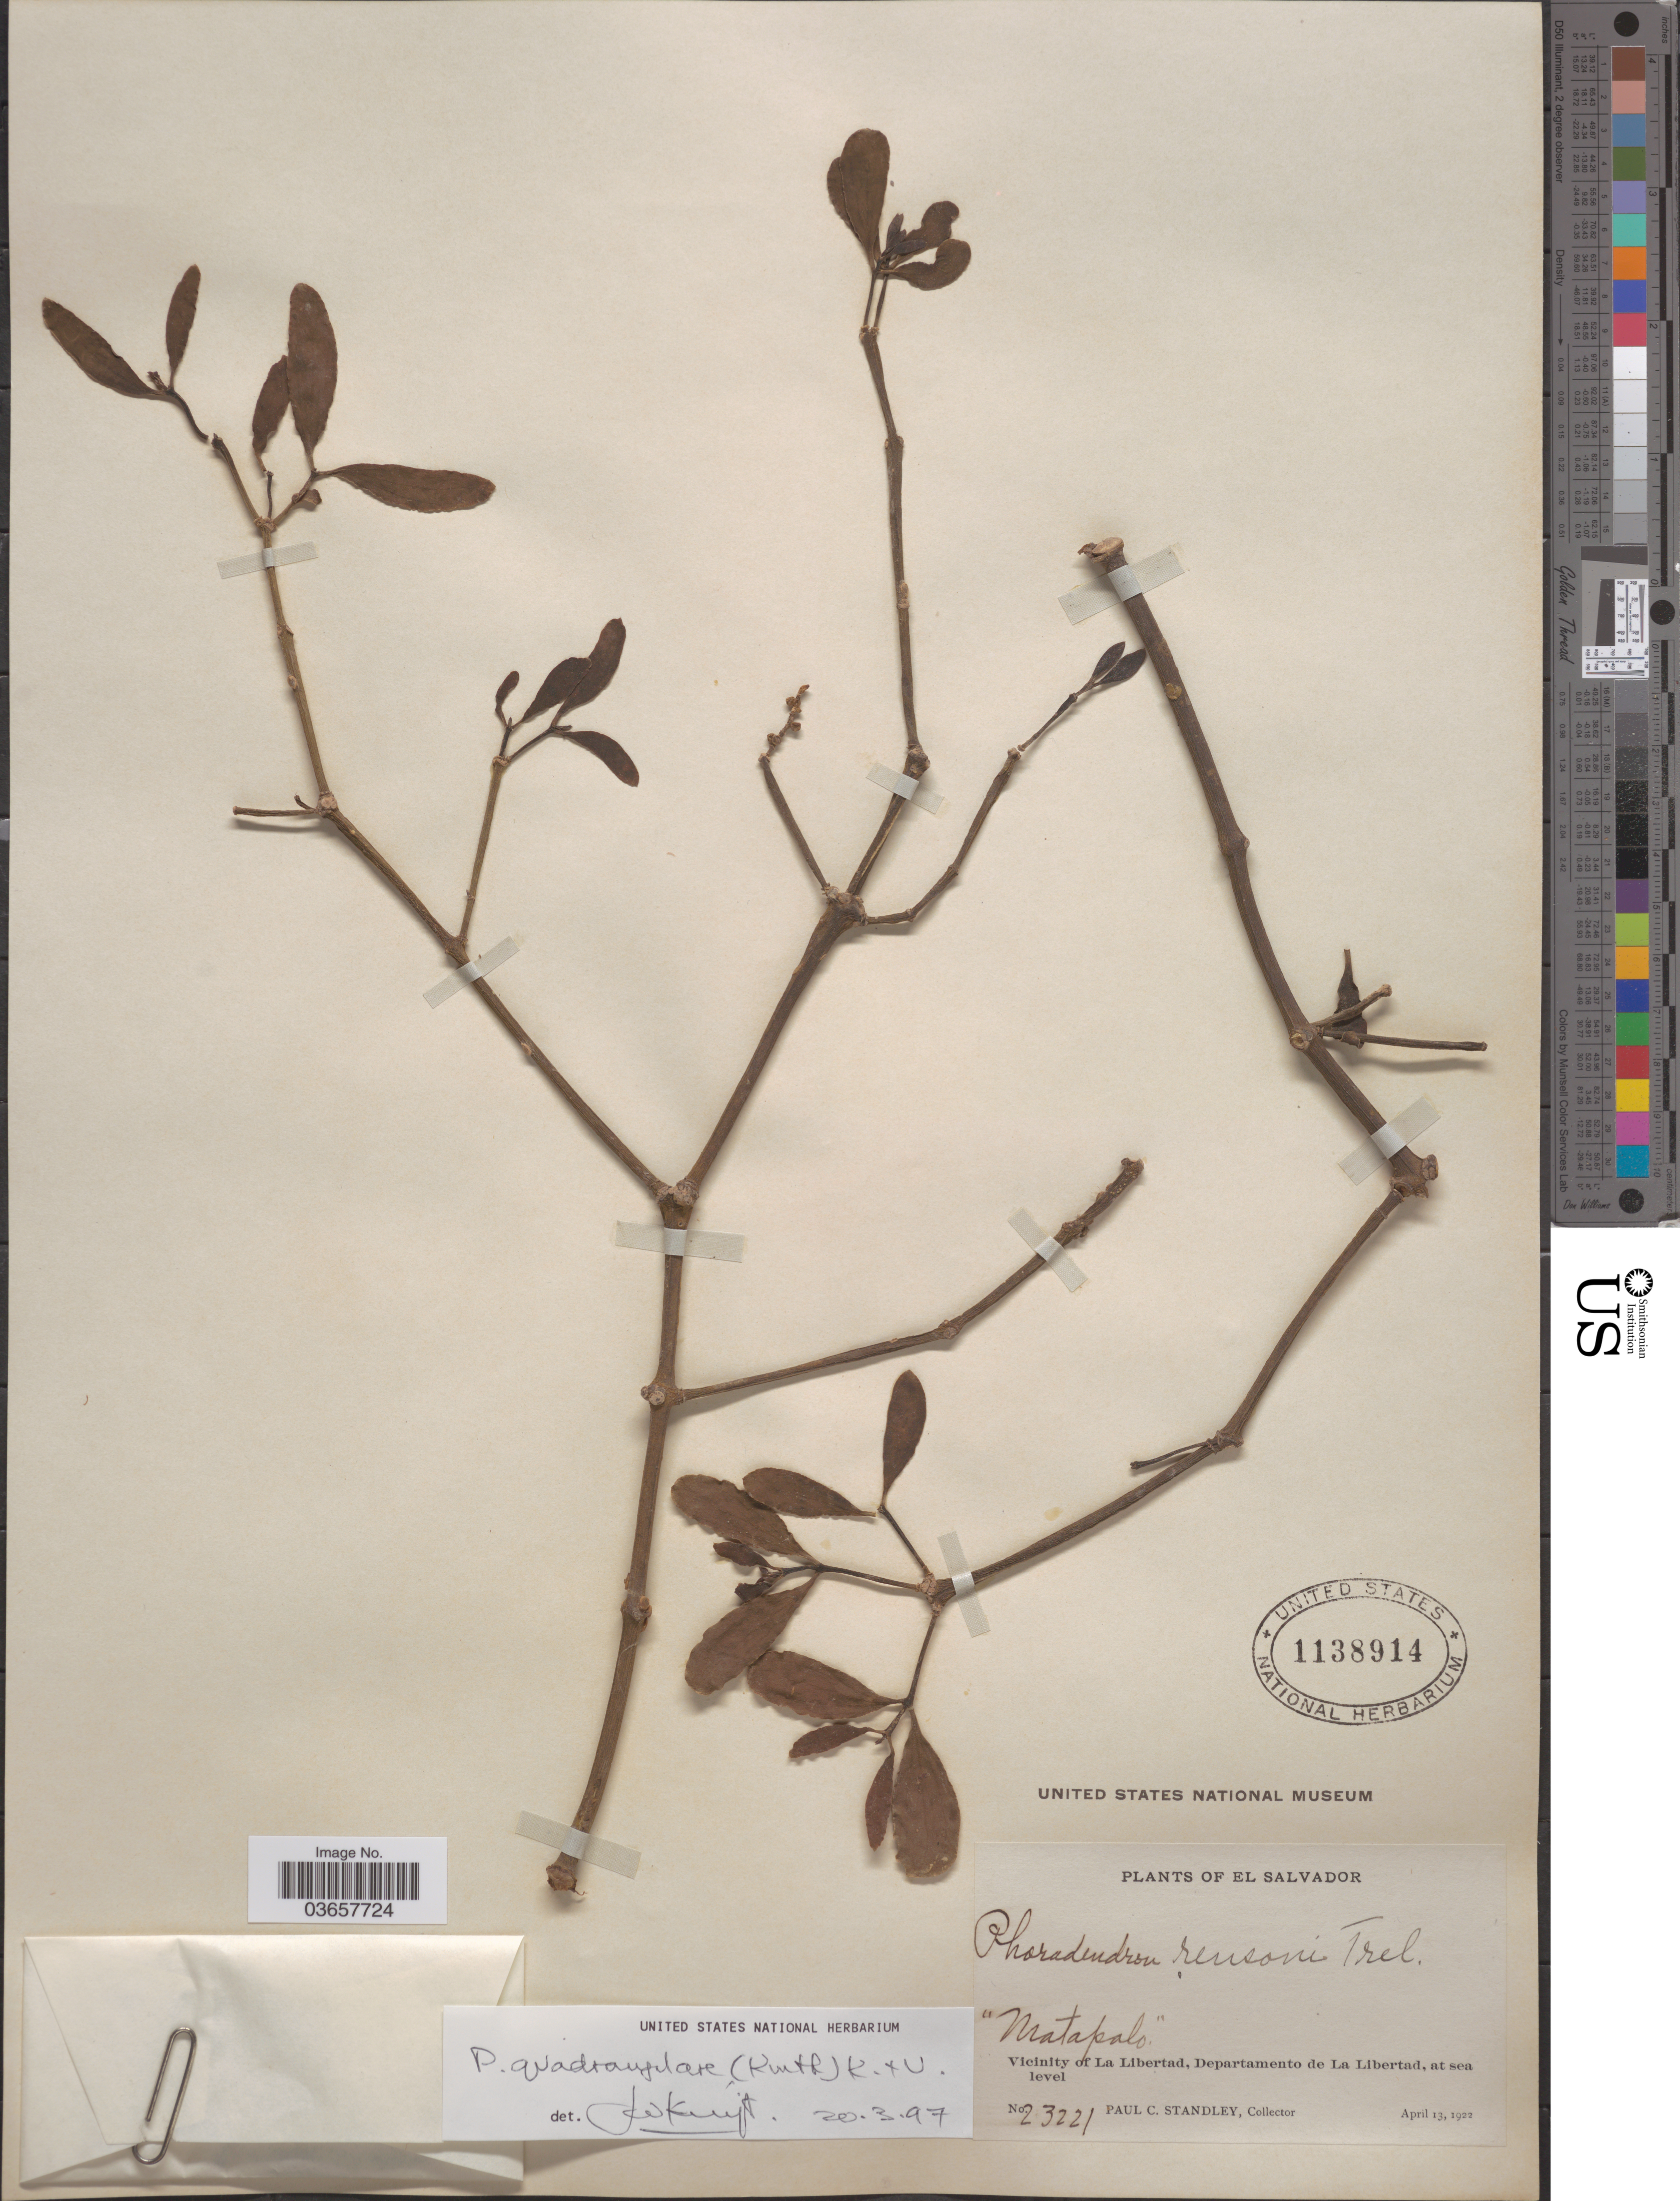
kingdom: Plantae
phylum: Tracheophyta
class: Magnoliopsida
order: Santalales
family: Viscaceae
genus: Phoradendron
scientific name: Phoradendron quadrangulare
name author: (Kunth) Griseb.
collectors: P. C. Standley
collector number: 23221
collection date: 1922-04-13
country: El Salvador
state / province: La Libertad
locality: Vicinity of La Libertad, Departamento de La Libertad.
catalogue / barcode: US 1138914